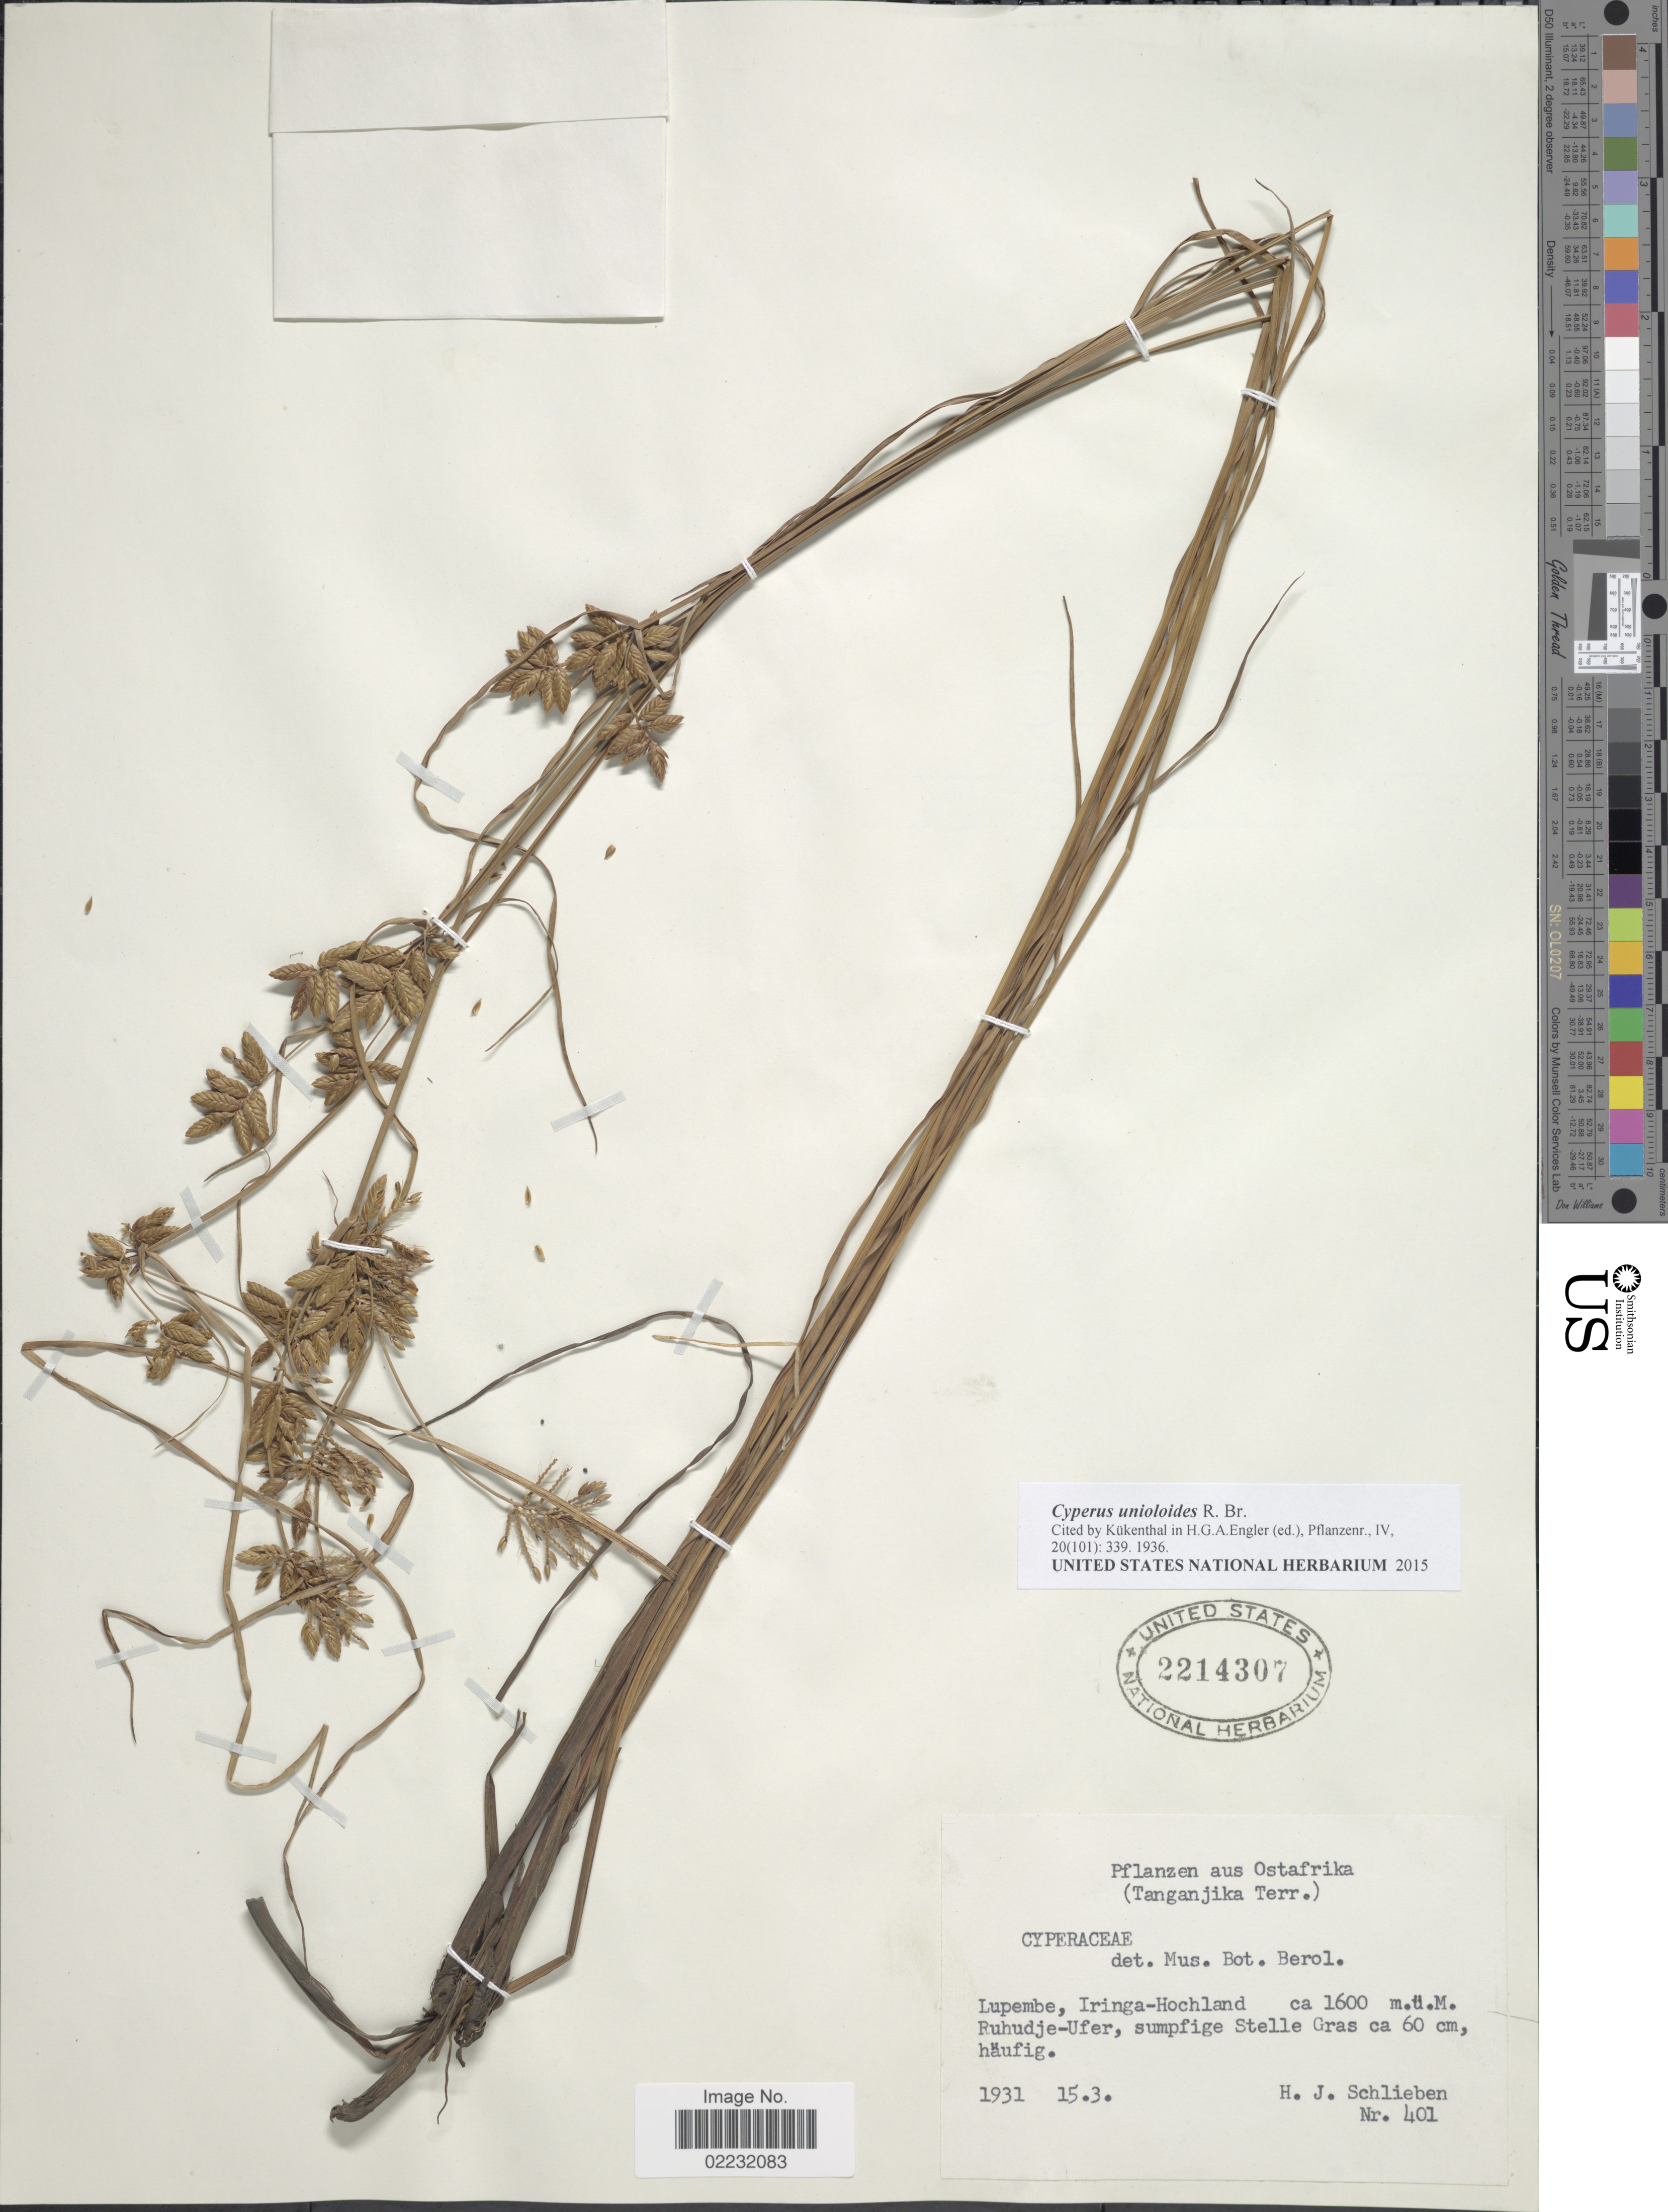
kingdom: Plantae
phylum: Tracheophyta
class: Liliopsida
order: Poales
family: Cyperaceae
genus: Cyperus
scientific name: Cyperus unioloides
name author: R. Br.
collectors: H. J. Schlieben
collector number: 401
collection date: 1931-03-15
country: Tanzania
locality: Aus Ostafrika (Tanganjika Terr.), Lupembe, Iringa- Hochland, Ruhudje-Ufer, sumpfige Stelle Gras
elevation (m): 1600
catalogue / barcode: US 2214307